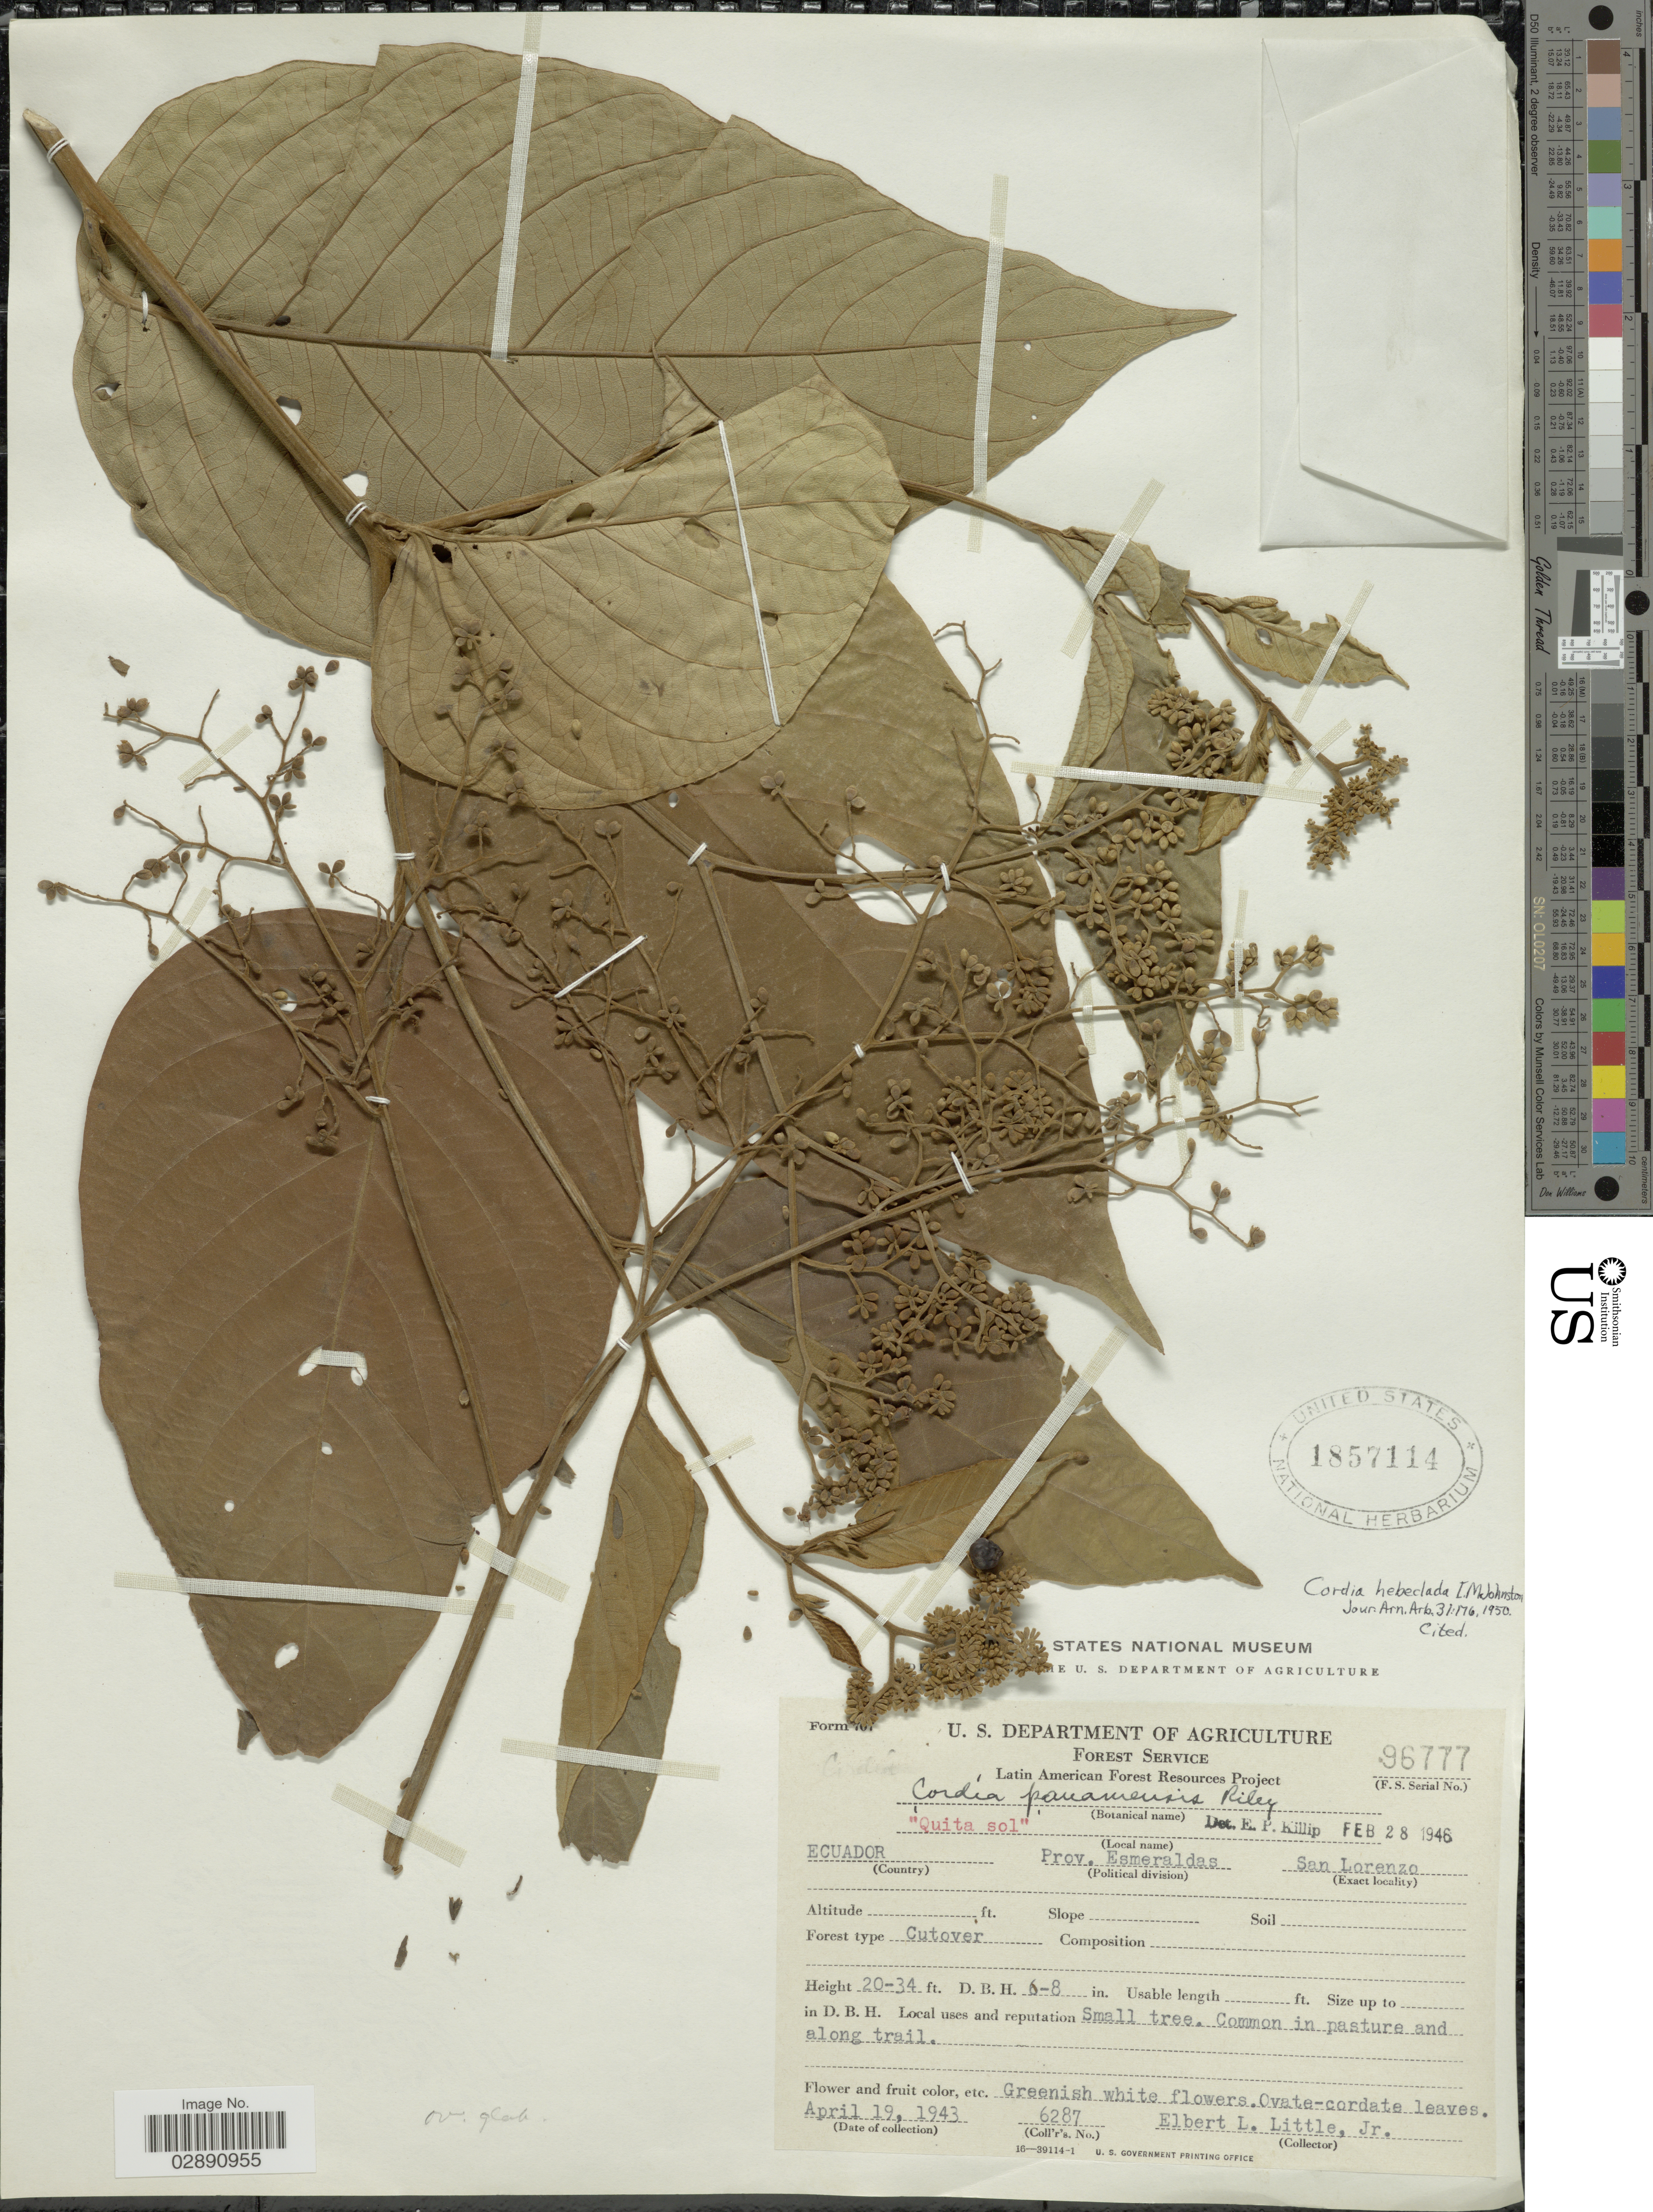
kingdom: Plantae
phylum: Tracheophyta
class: Magnoliopsida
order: Boraginales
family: Cordiaceae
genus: Cordia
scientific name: Cordia hebeclada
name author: I.M. Johnst.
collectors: E. L. Little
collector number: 6287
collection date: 1943-04-19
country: Ecuador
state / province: Esmeraldas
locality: San Lorenzo.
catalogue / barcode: US 1857114